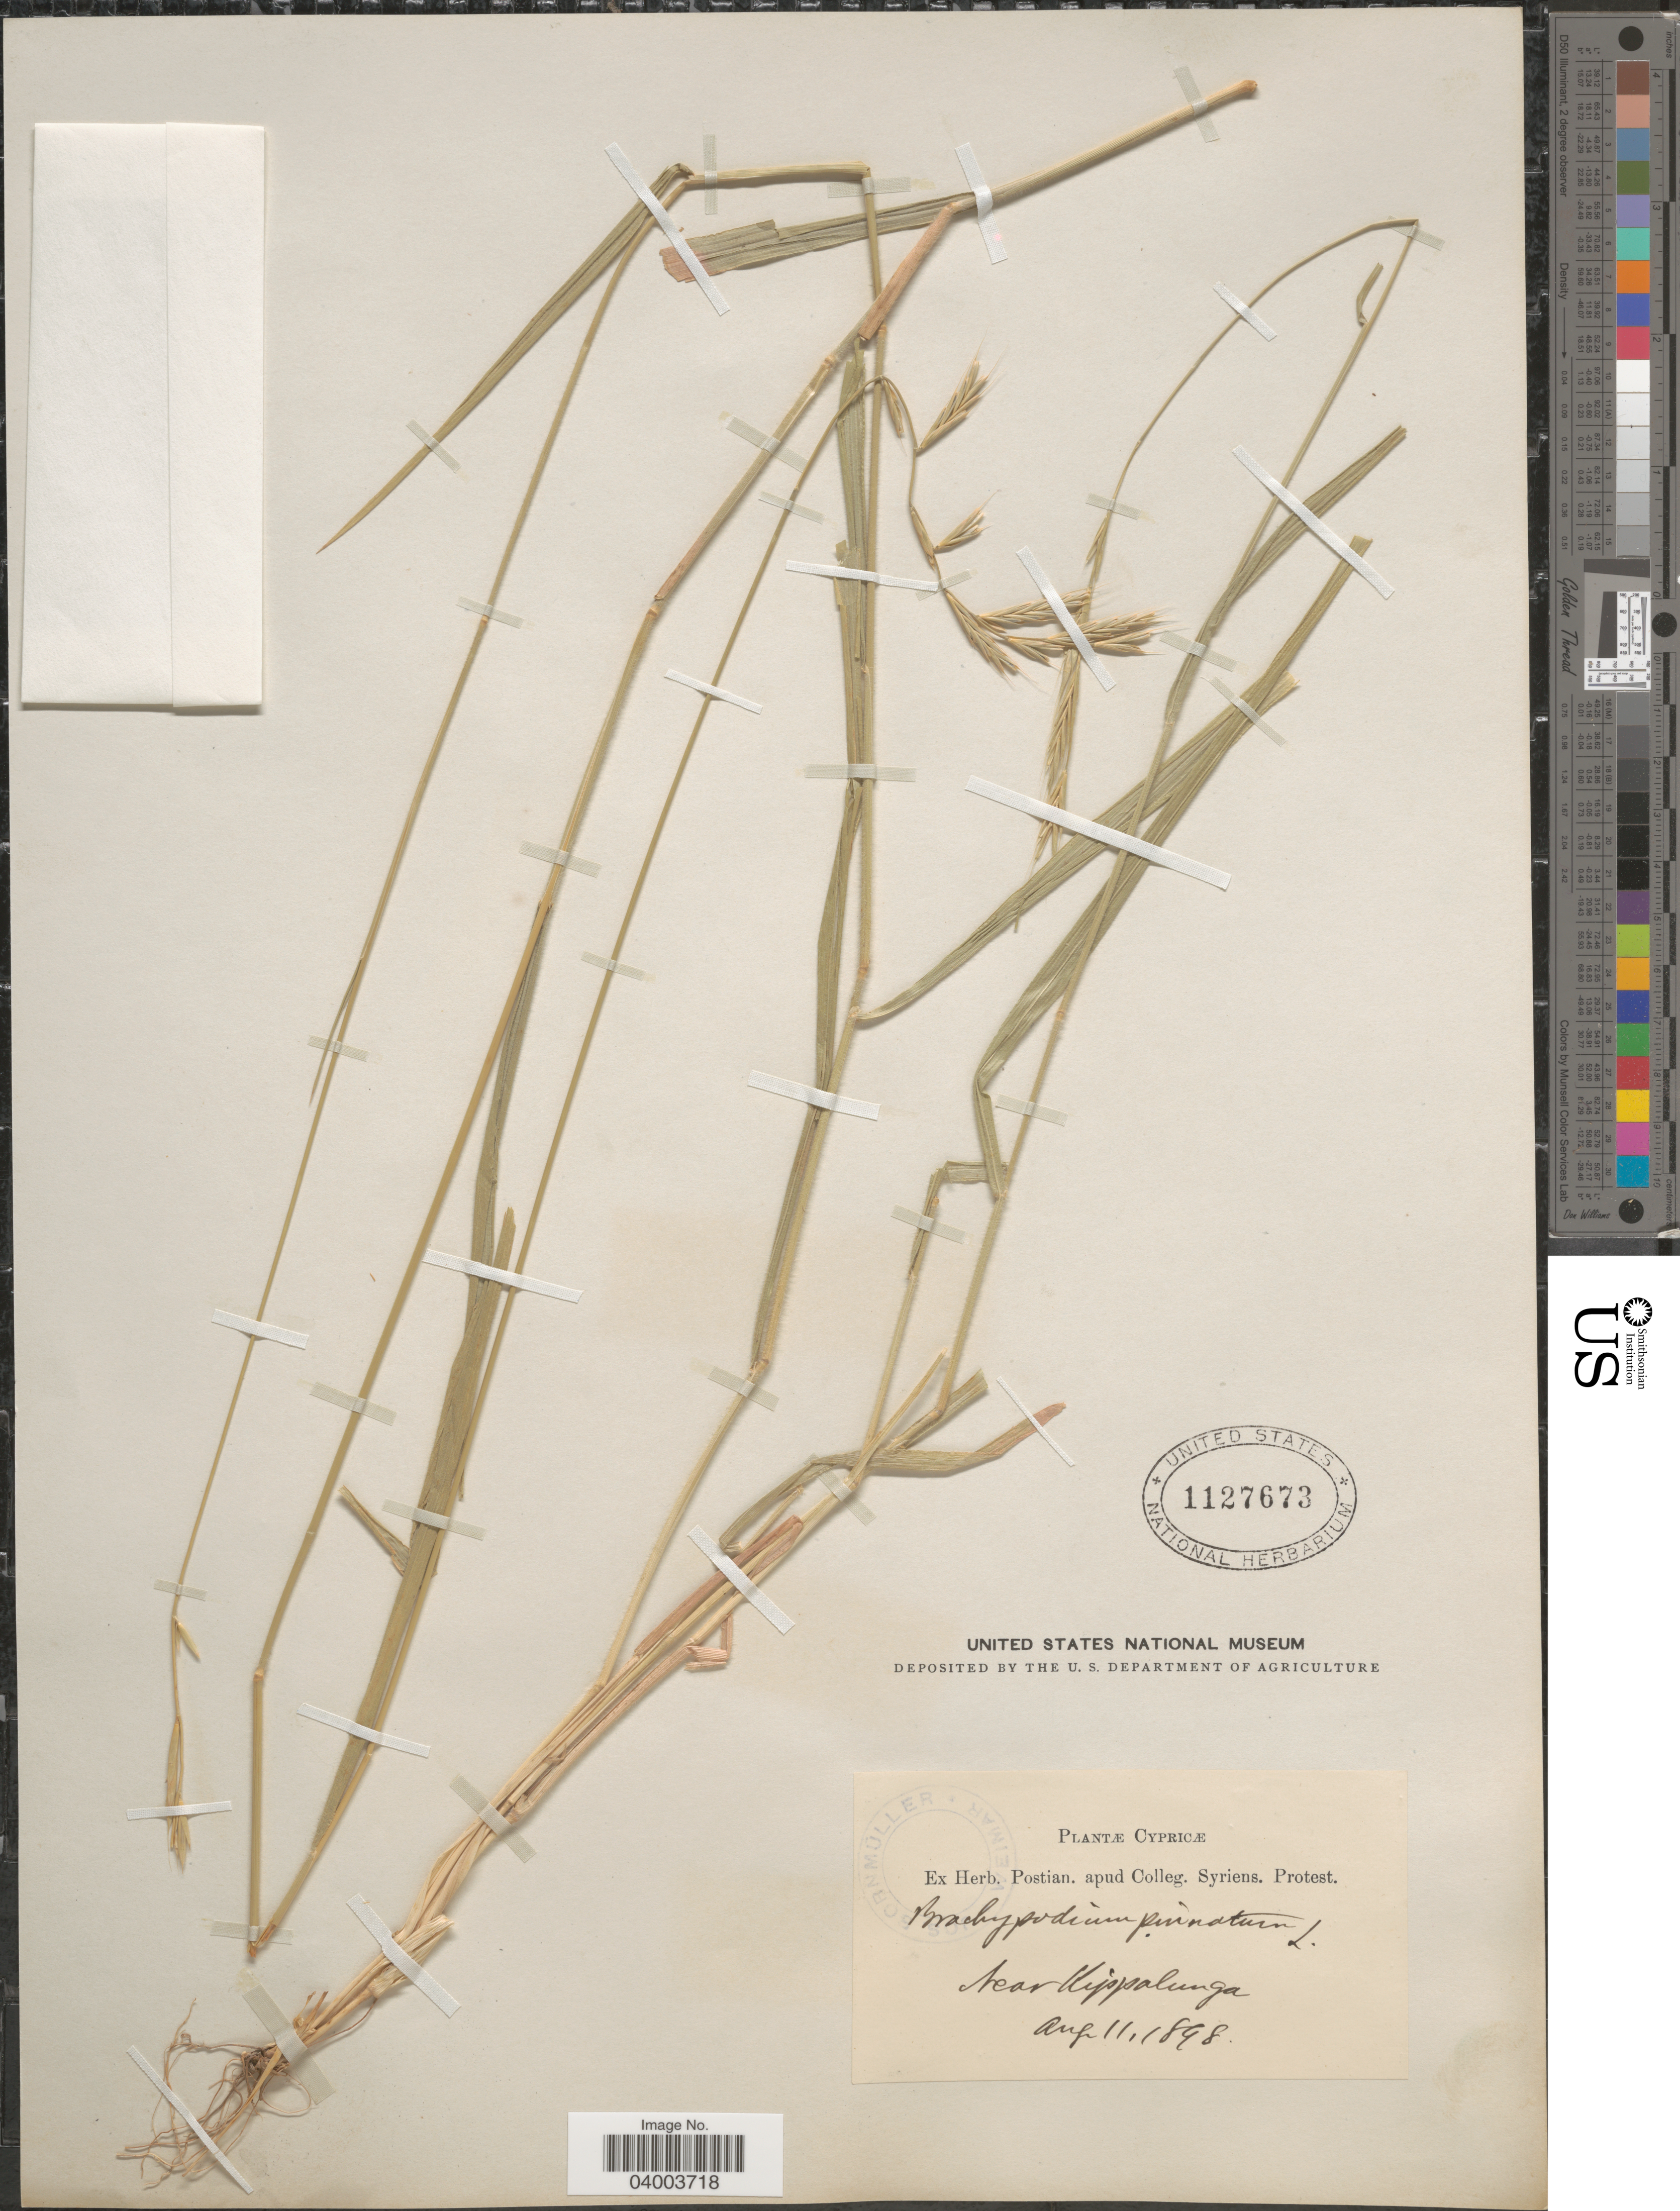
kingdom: Plantae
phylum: Tracheophyta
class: Liliopsida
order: Poales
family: Poaceae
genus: Brachypodium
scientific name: Brachypodium pinnatum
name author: (L.) P. Beauv.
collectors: ex herb. Postian. apud Colleg. Syriens. Protest. USE "Fannie P. A. Shepard" (10308853) AS PRIMARY COLLECTOR INSTEAD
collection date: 1898-08-11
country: Cyprus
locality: Cypricæ. Near Kippalunga.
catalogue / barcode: US 1127673